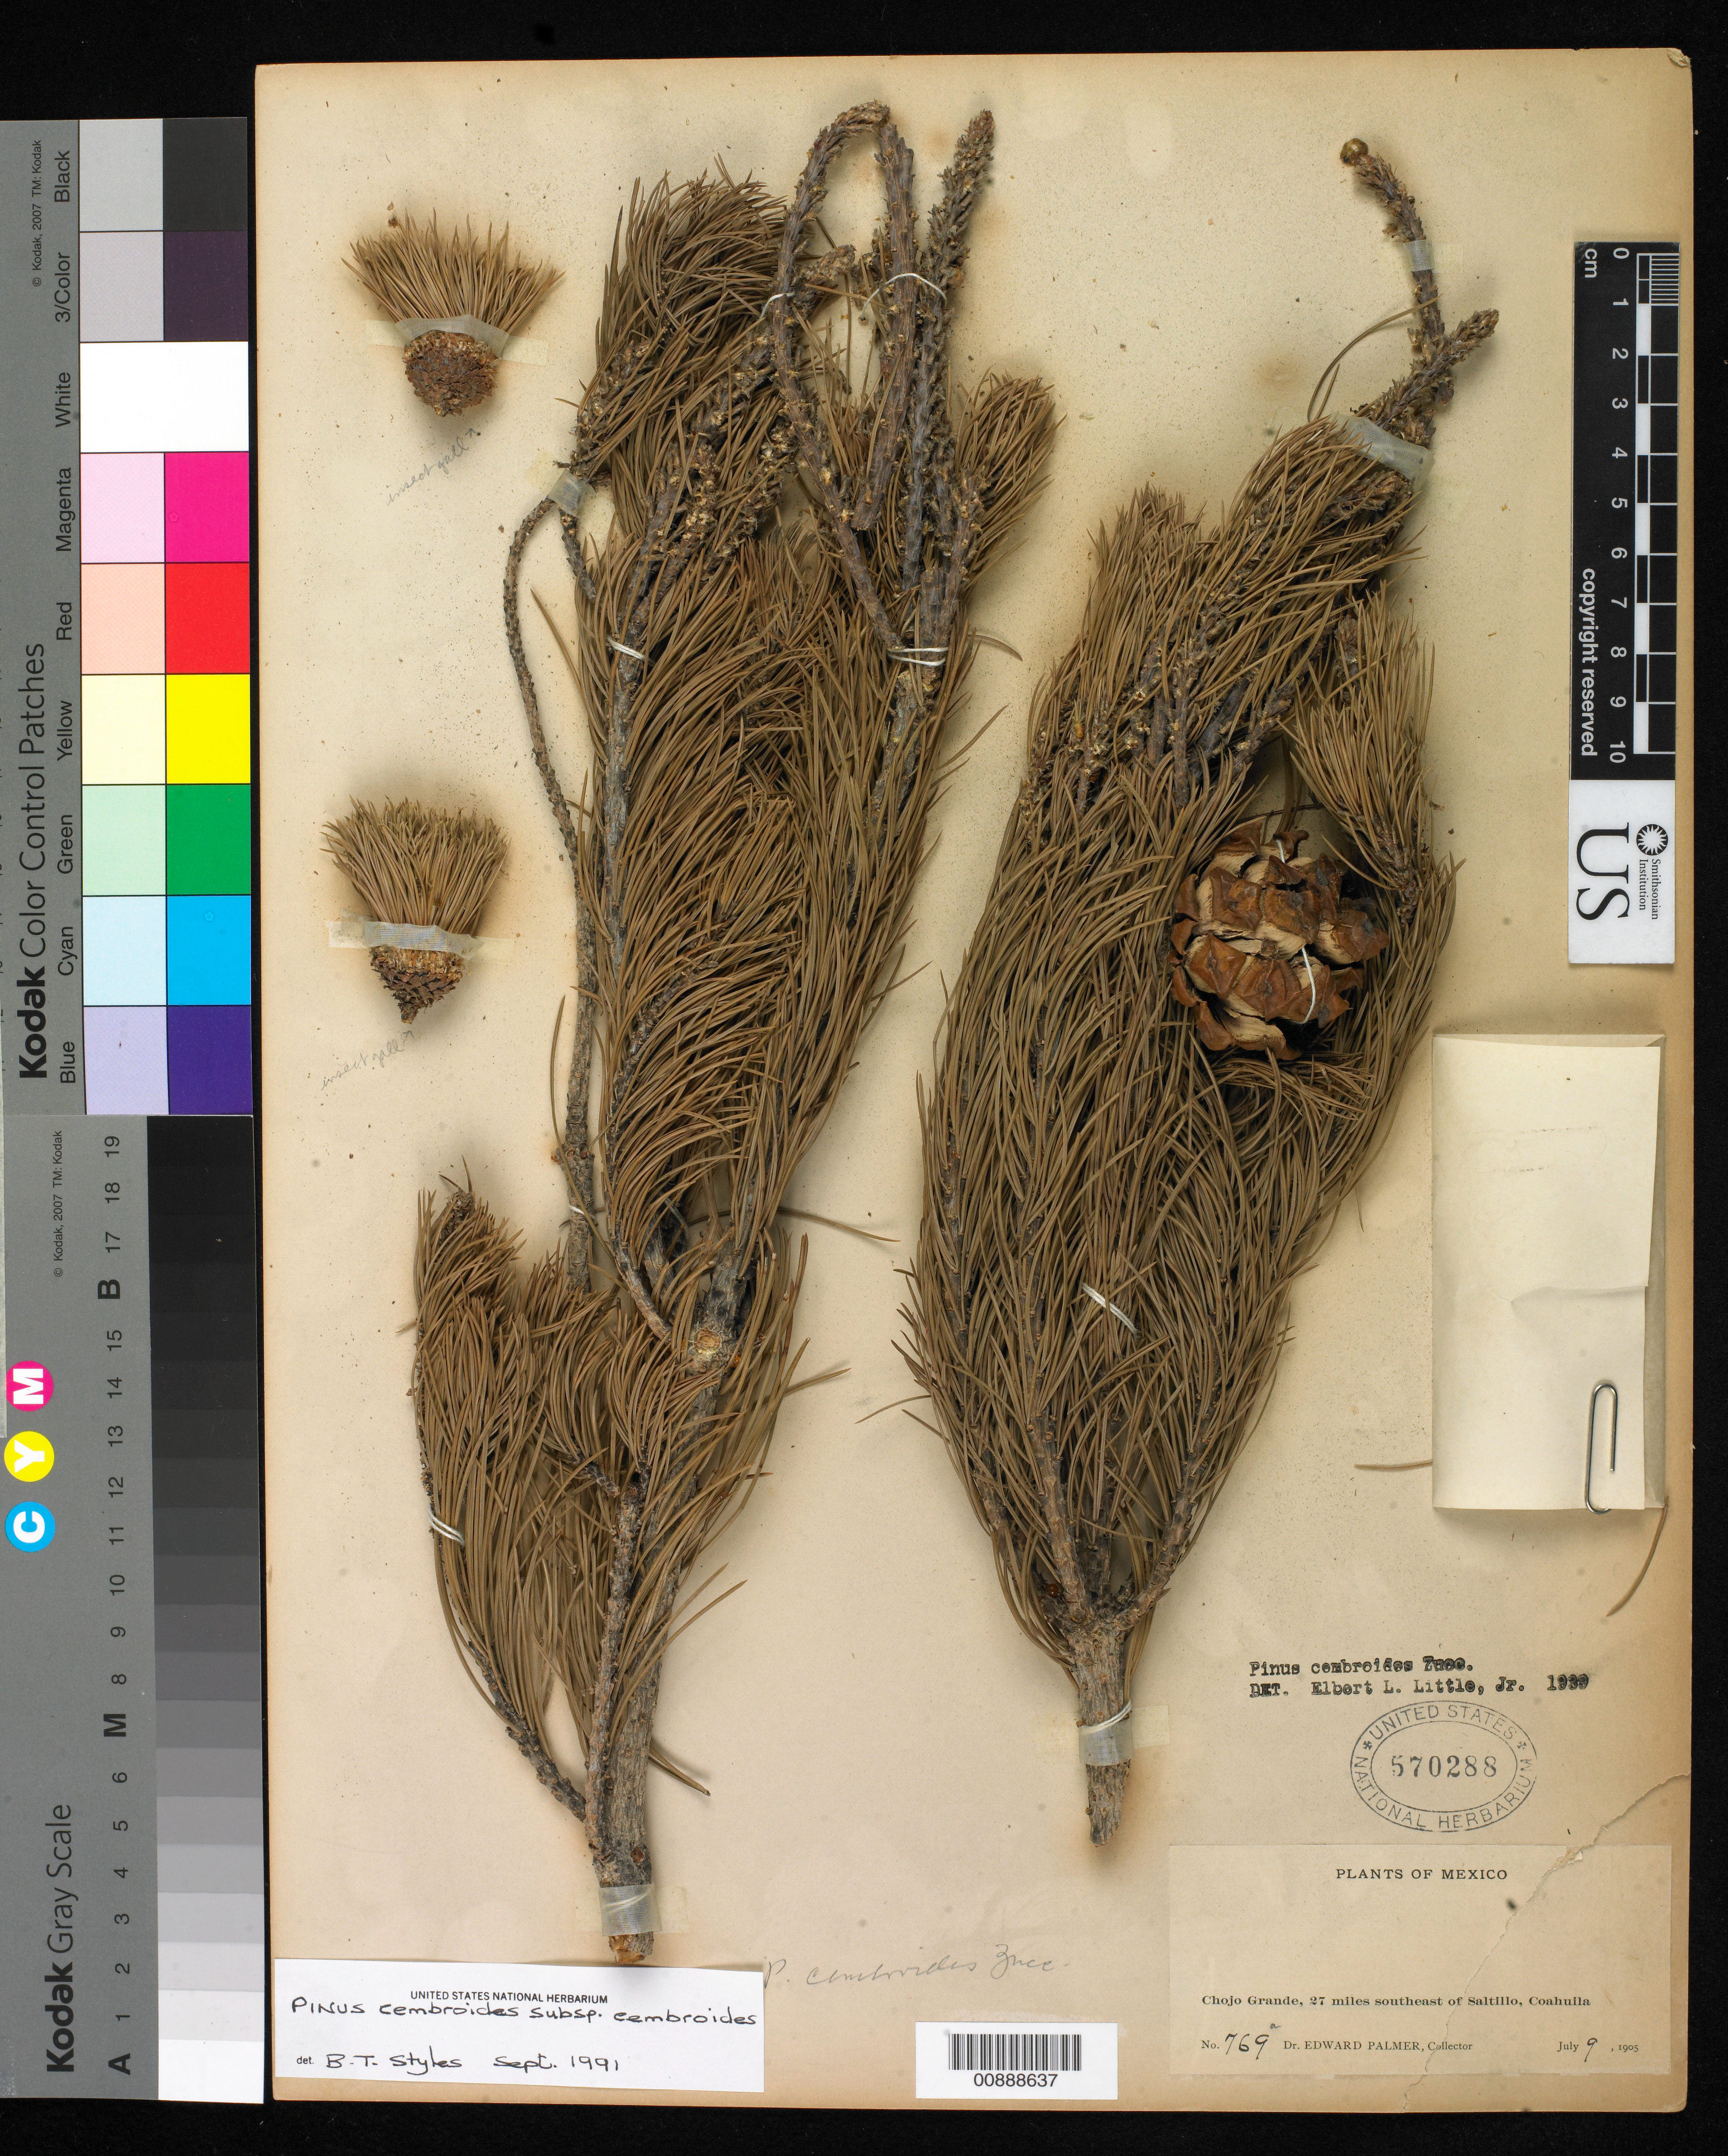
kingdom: Plantae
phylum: Tracheophyta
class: Pinopsida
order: Pinales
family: Pinaceae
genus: Pinus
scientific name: Pinus cembroides subsp. cembroides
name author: Zucc.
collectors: E. Palmer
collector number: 769 a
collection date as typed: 09 Jul 1905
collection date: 1905-07-09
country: Mexico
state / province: Coahuila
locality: Chojo Grande, 27 miles southeast of Saltillo, Coahuila.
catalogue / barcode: US 570288